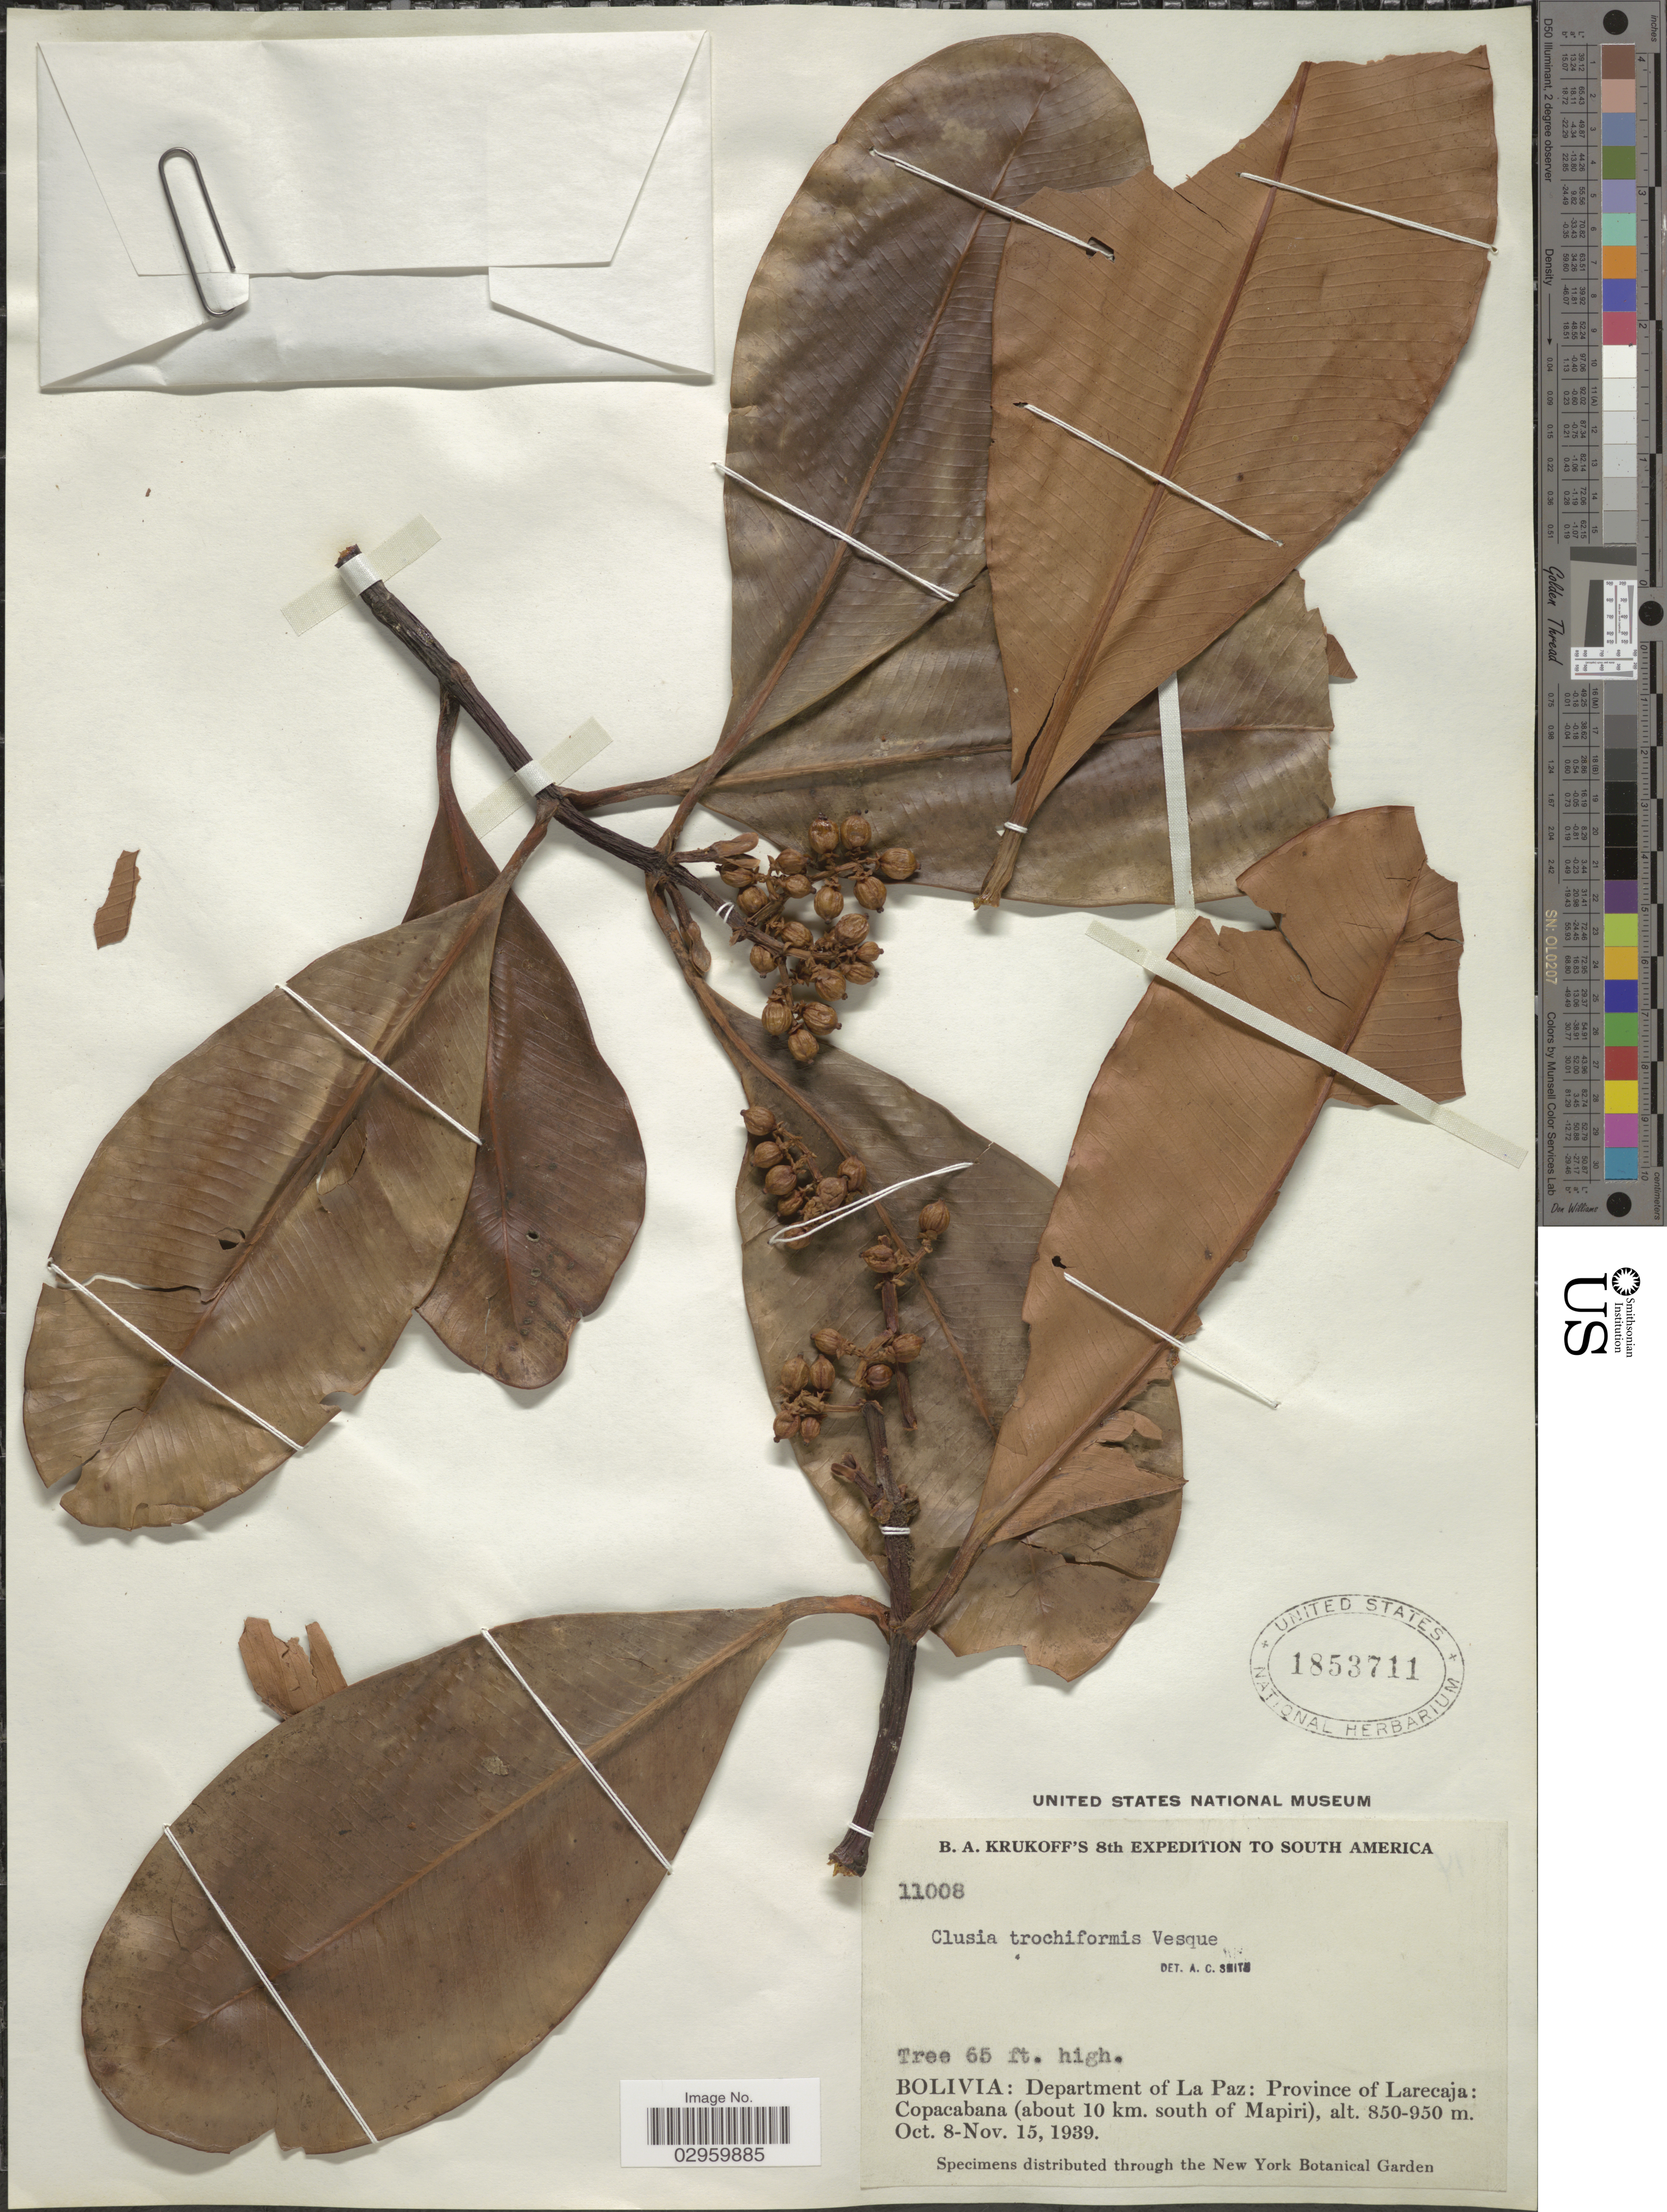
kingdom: Plantae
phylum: Tracheophyta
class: Magnoliopsida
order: Malpighiales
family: Clusiaceae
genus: Clusia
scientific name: Clusia trochiformis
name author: Vesque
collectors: B. A. Krukoff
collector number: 11008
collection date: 1939-10-08/1939-11-15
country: Bolivia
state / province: La Paz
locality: Department of La Paz: Province of Larecaja: Copacabana (about 10 km. south of Mapiri).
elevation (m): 850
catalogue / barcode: US 1853711